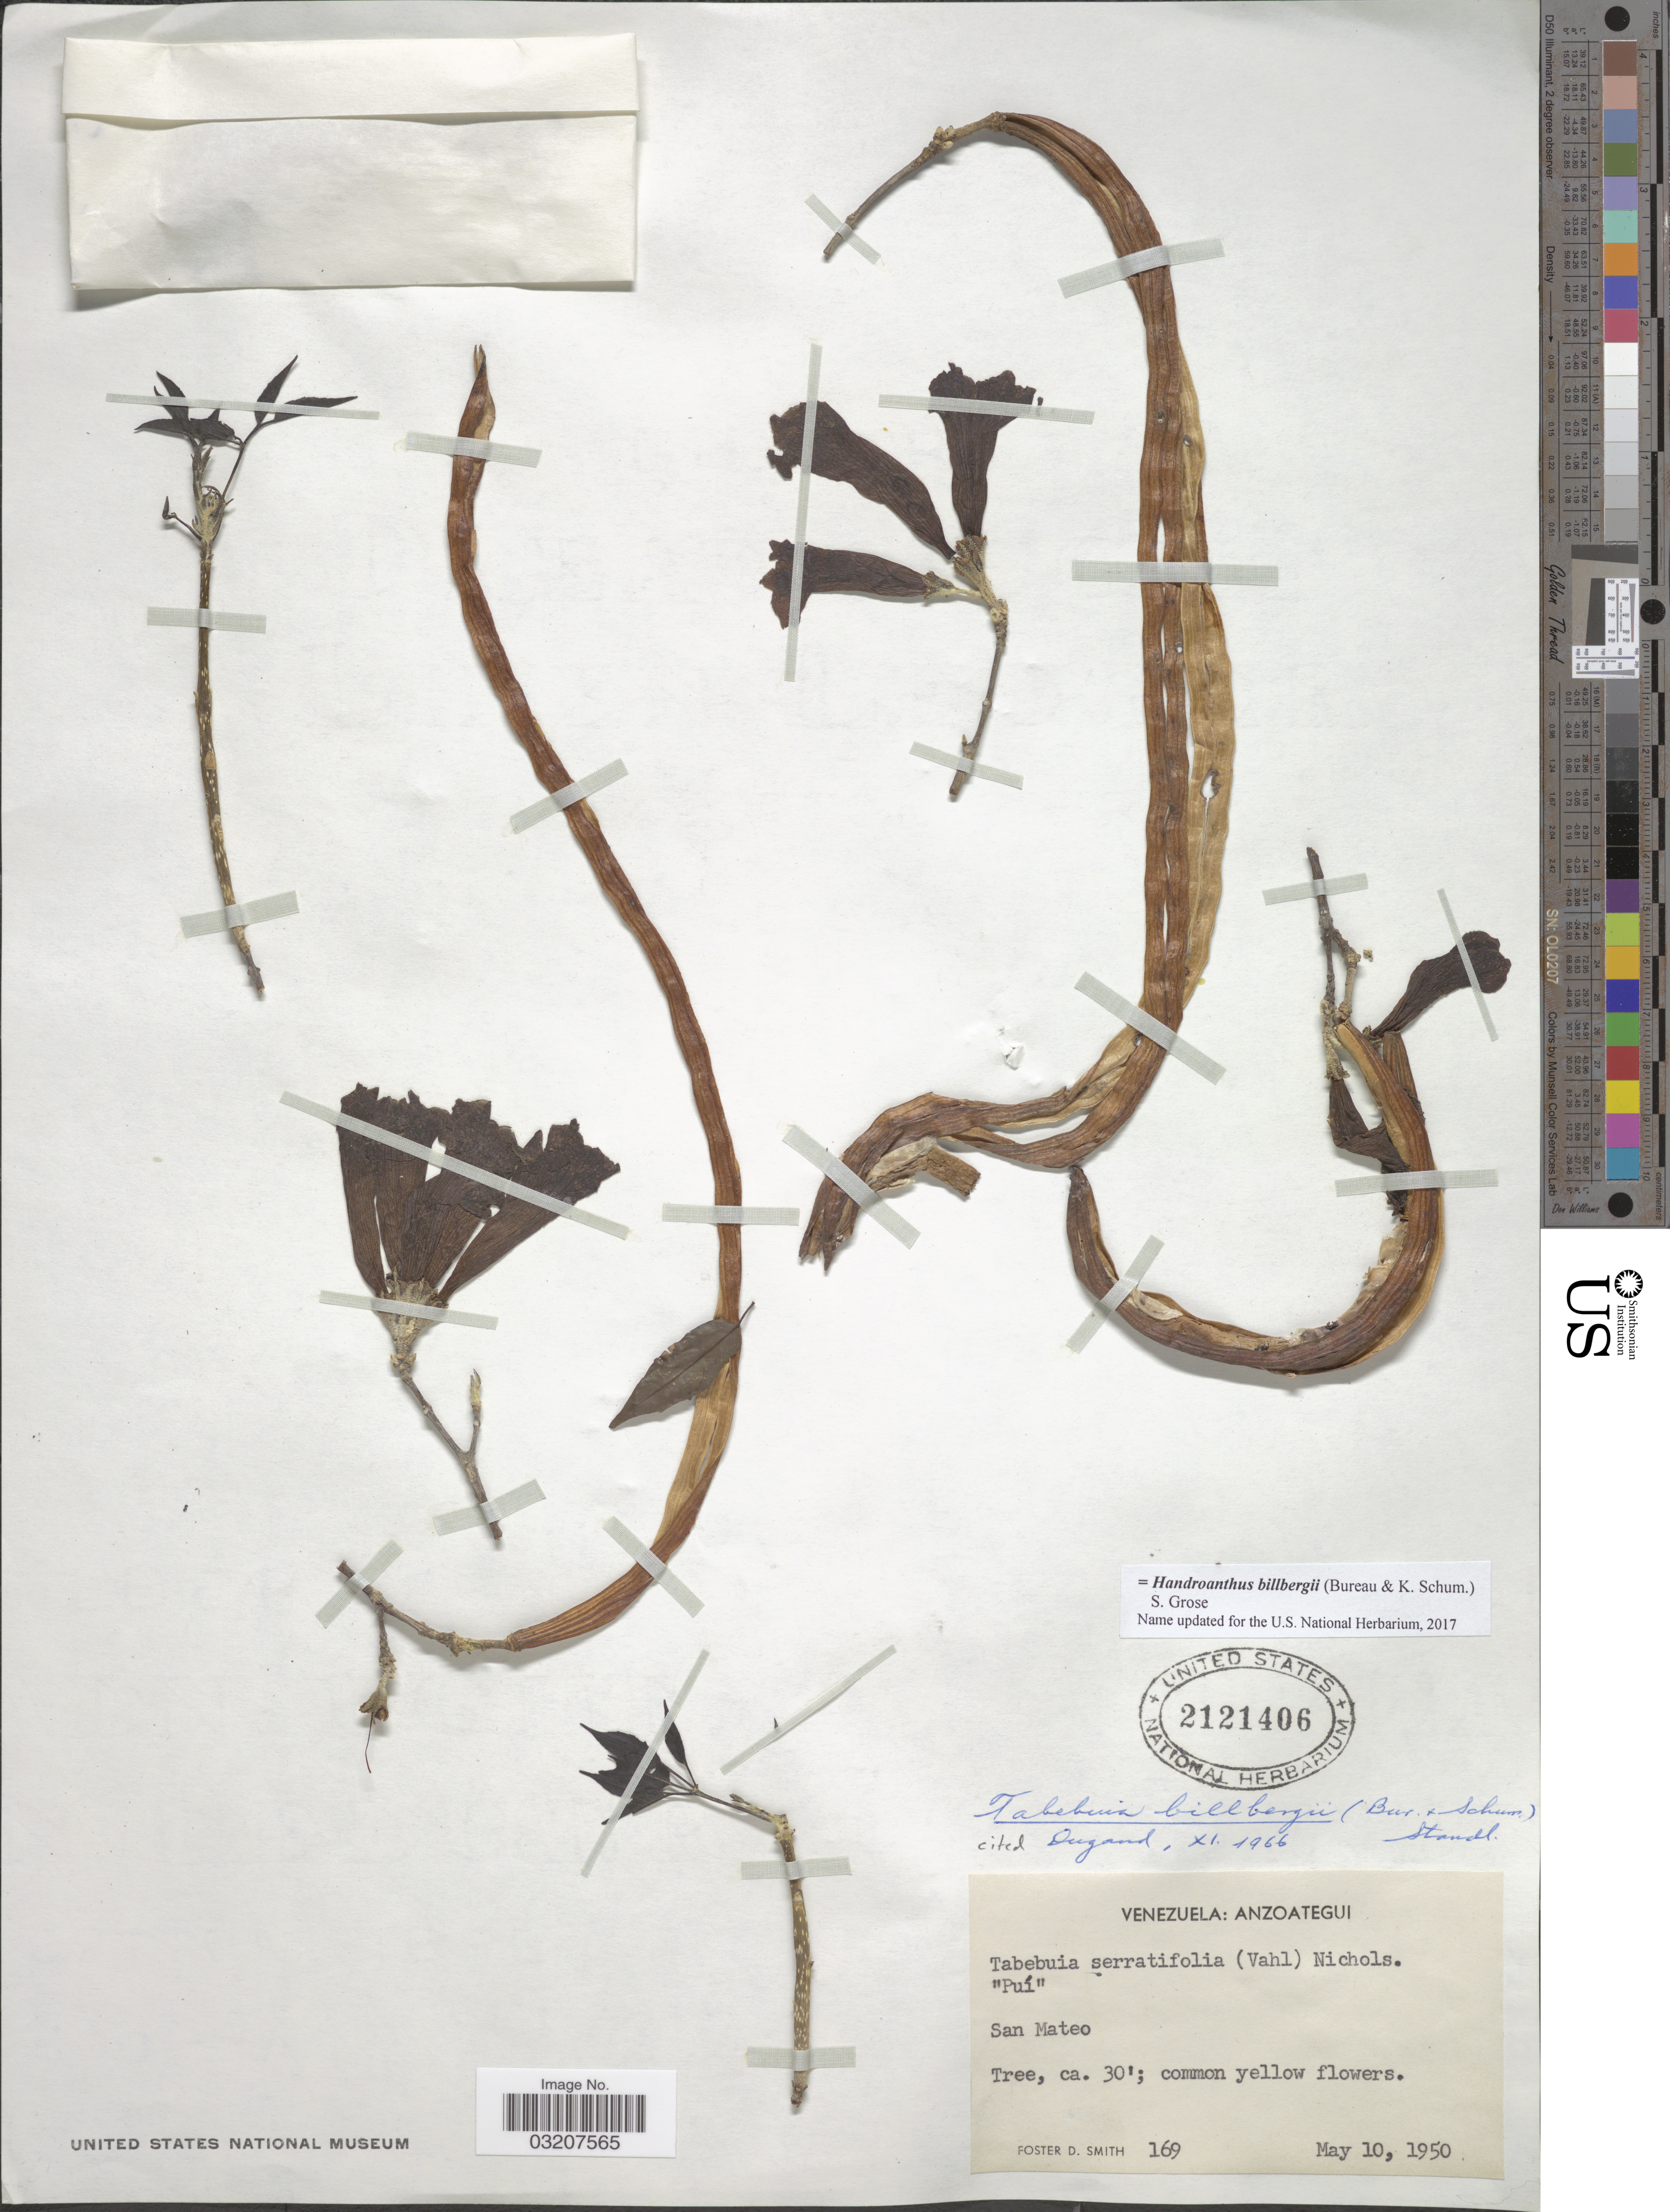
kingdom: Plantae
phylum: Tracheophyta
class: Magnoliopsida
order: Lamiales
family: Bignoniaceae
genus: Handroanthus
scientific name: Handroanthus billbergii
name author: (Bureau & K. Schum.) S.O. Grose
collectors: F. Smith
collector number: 169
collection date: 1950-05-10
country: Venezuela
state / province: Anzoategui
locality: San Mateo.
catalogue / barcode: US 2121406